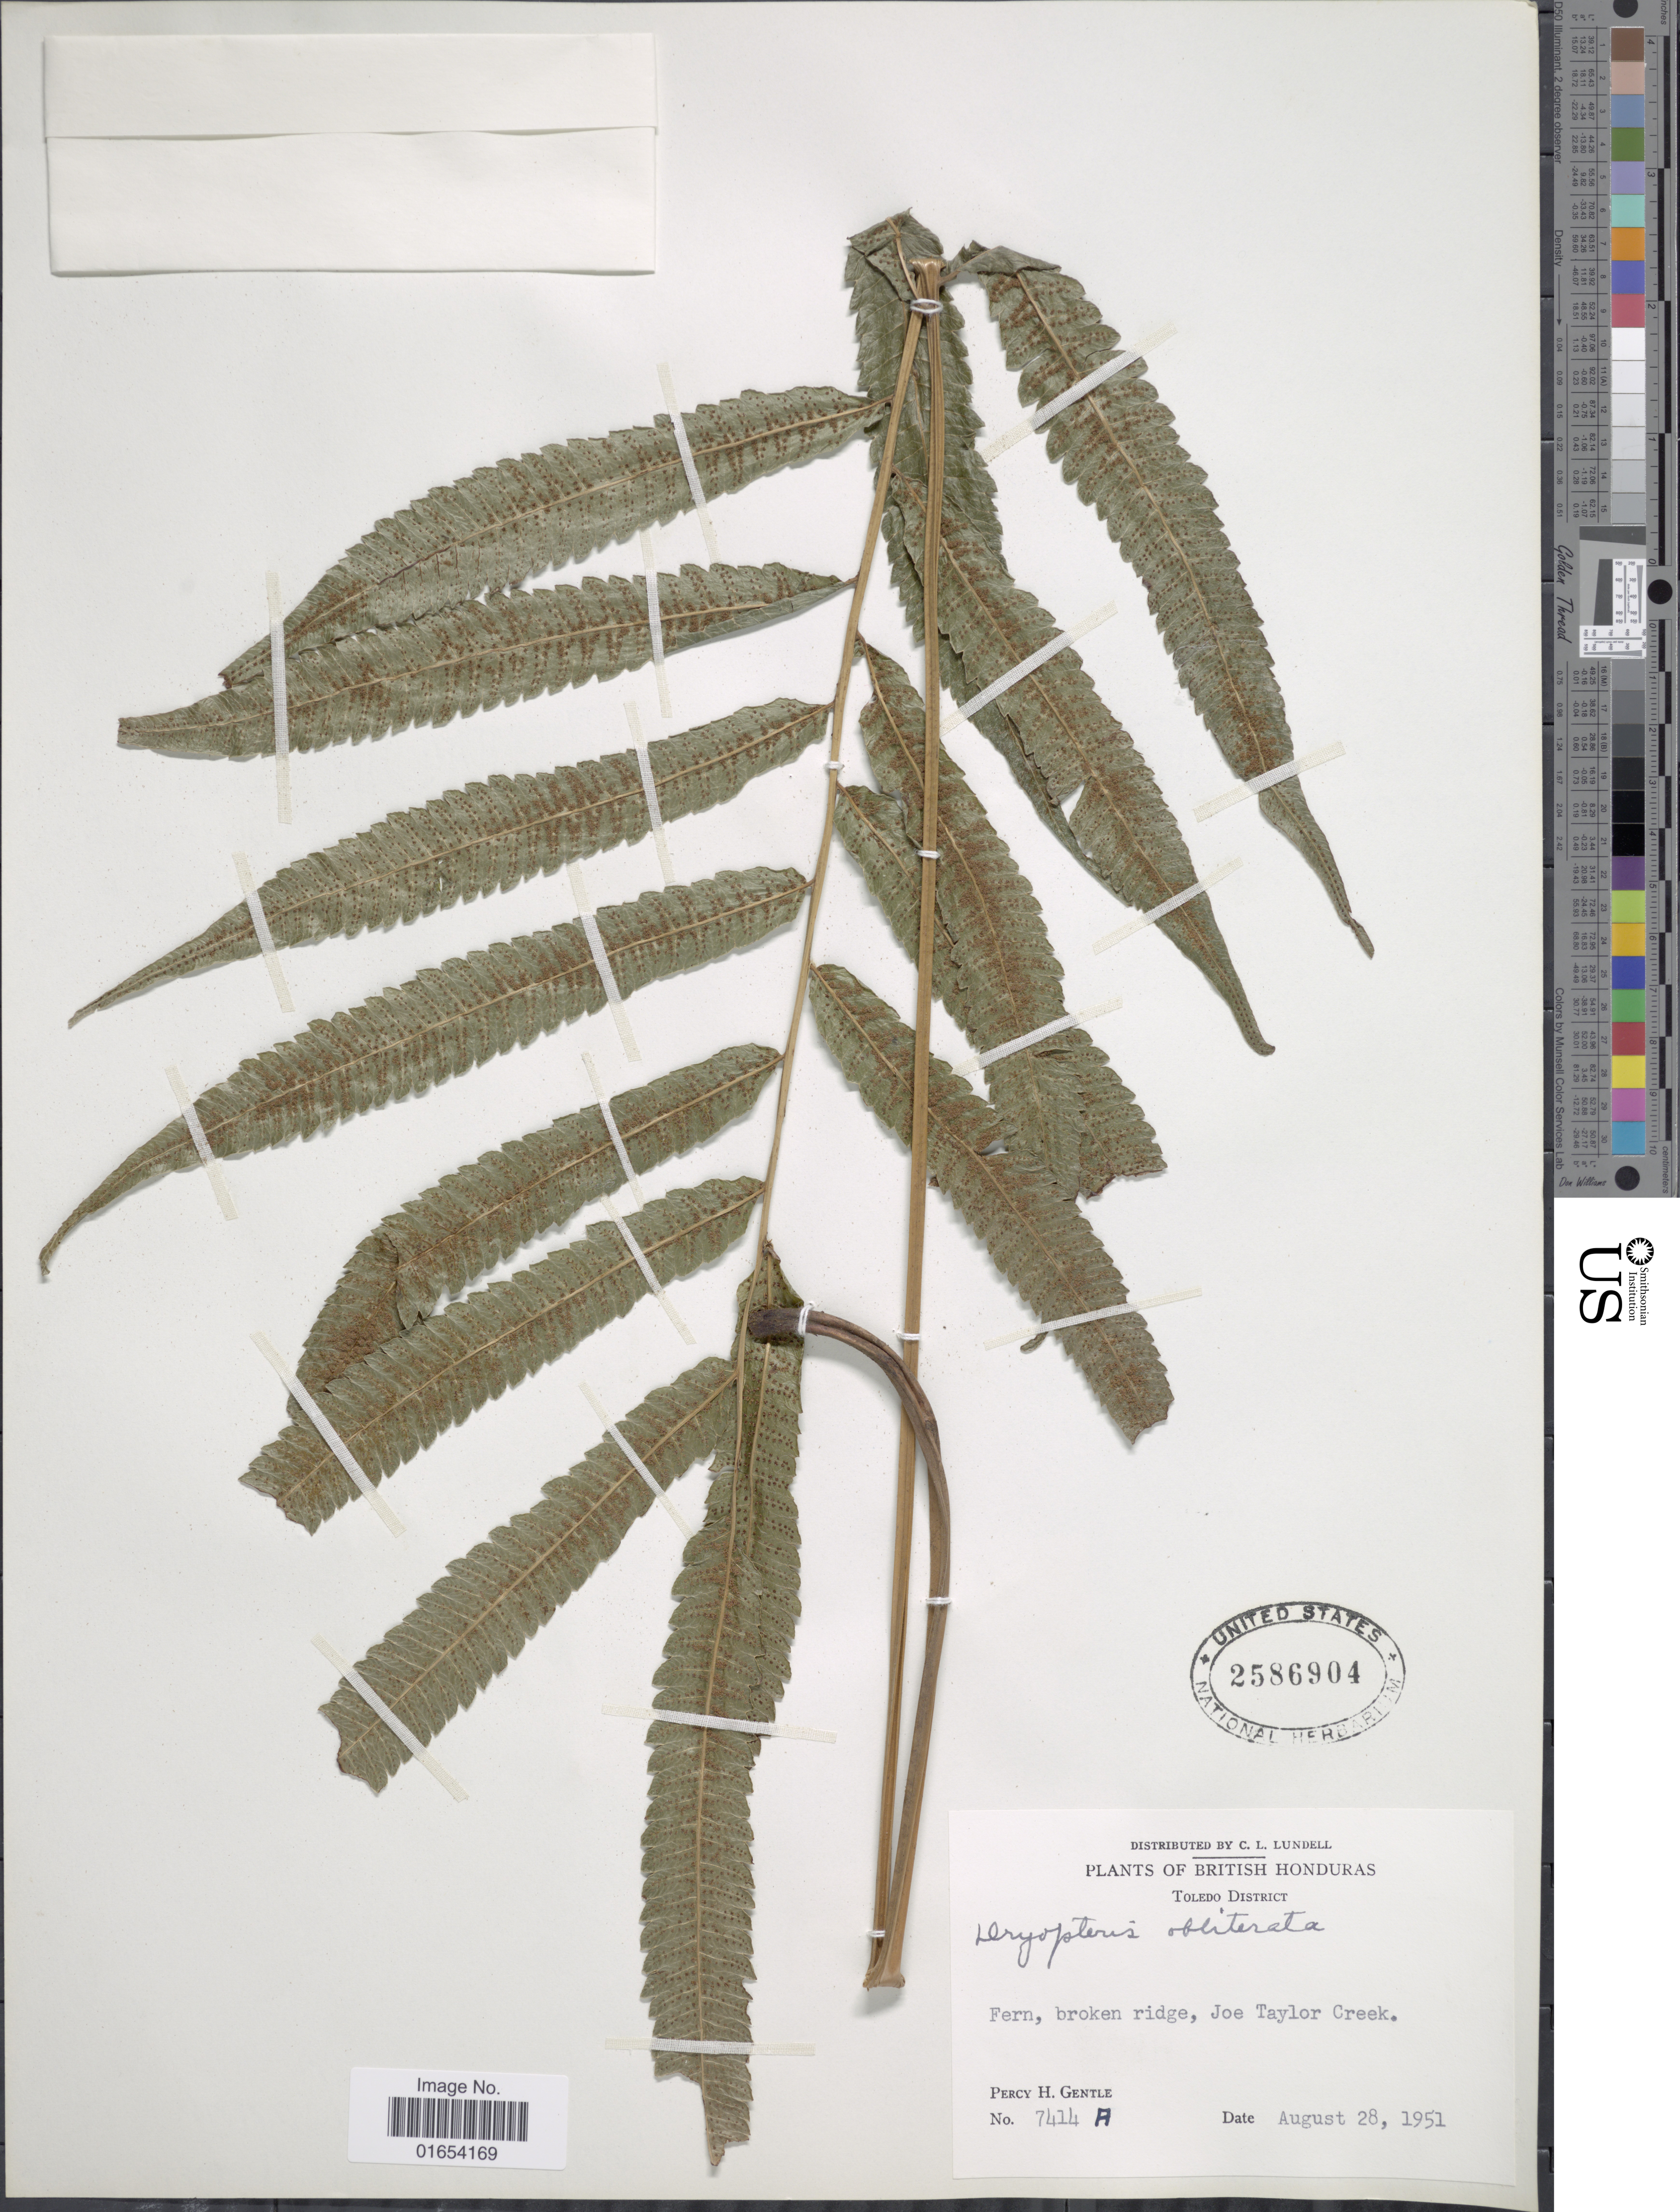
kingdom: Plantae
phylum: Tracheophyta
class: Polypodiopsida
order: Polypodiales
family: Thelypteridaceae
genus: Goniopteris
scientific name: Goniopteris obliterata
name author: (Sw.) C. Presl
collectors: P. H. Gentle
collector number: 7414A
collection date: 1951-08-28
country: Belize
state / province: Toledo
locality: British Honduras, Toledo District, Fern, broken ridge, Joe Taylor Creek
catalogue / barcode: US 2586904